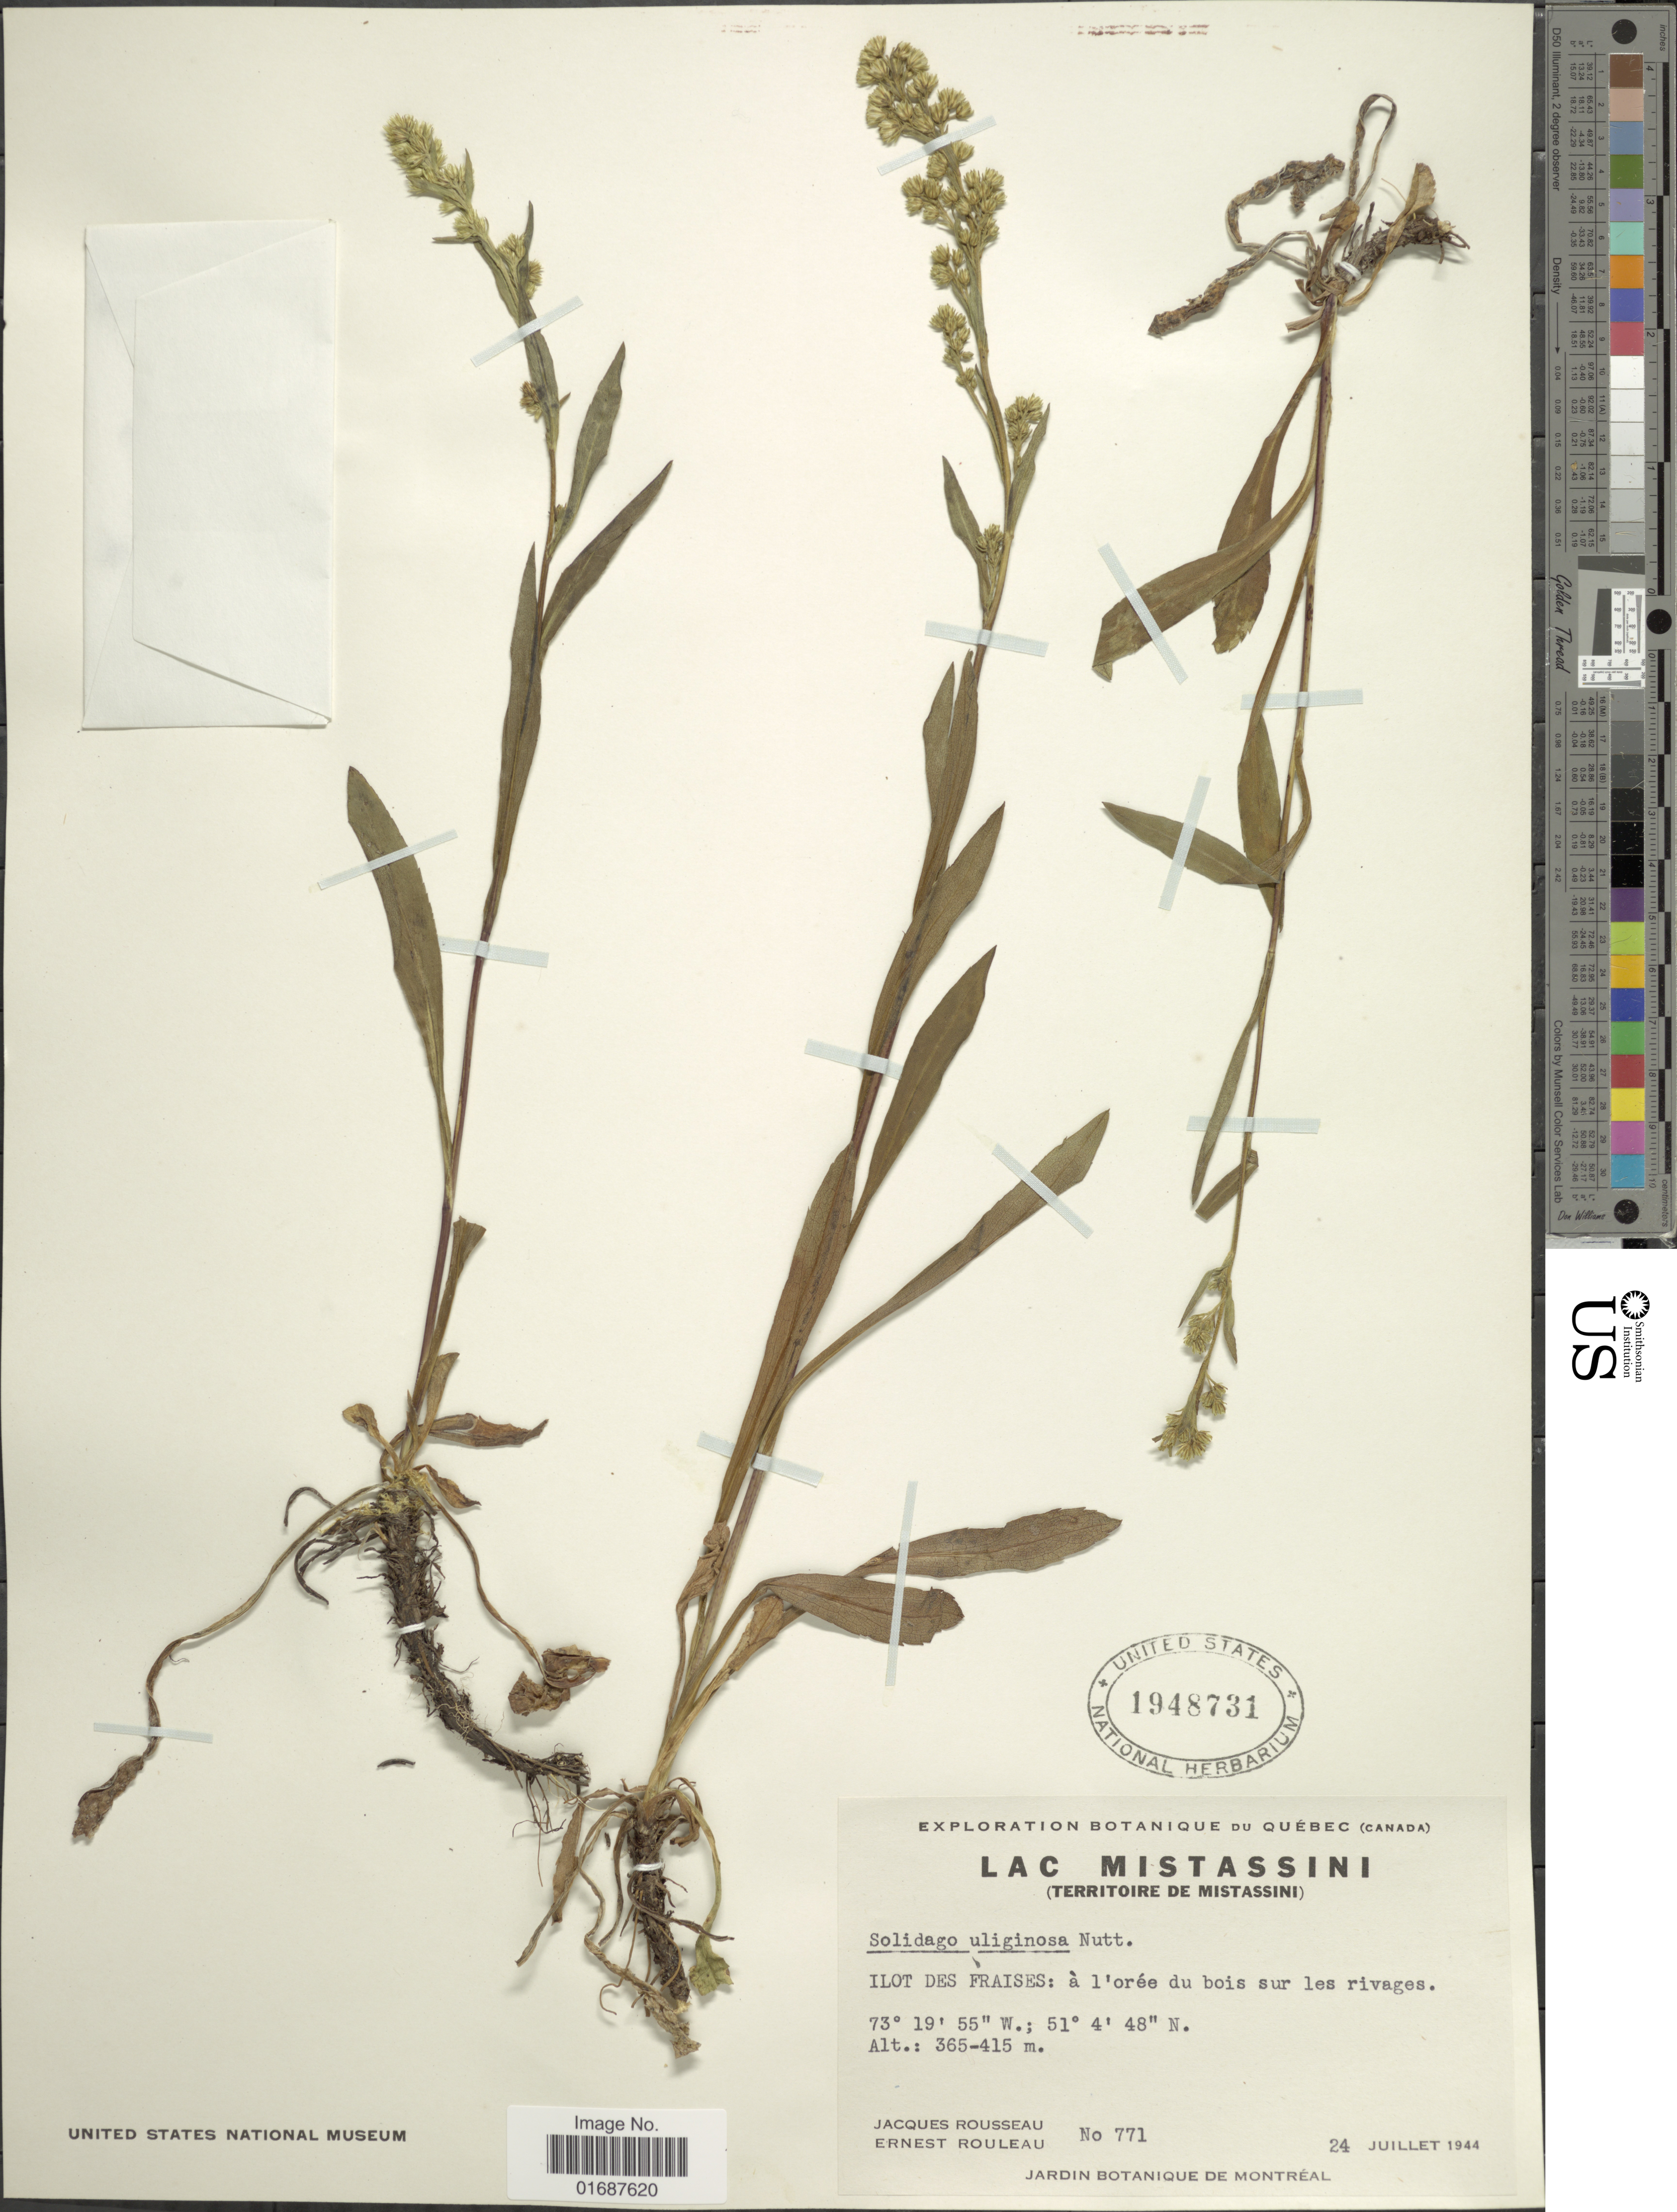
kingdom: Plantae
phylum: Tracheophyta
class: Magnoliopsida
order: Asterales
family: Asteraceae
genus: Solidago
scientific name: Solidago uliginosa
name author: Nutt.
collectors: J. Rousseau & J. Rouleau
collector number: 771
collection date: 1944-07-24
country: Canada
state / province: Quebec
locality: Lac Mistassini (Territoire de Mistassini). Ilot des Fraises: à l'orèe du bois sur les rivages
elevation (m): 365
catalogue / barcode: US 1948731